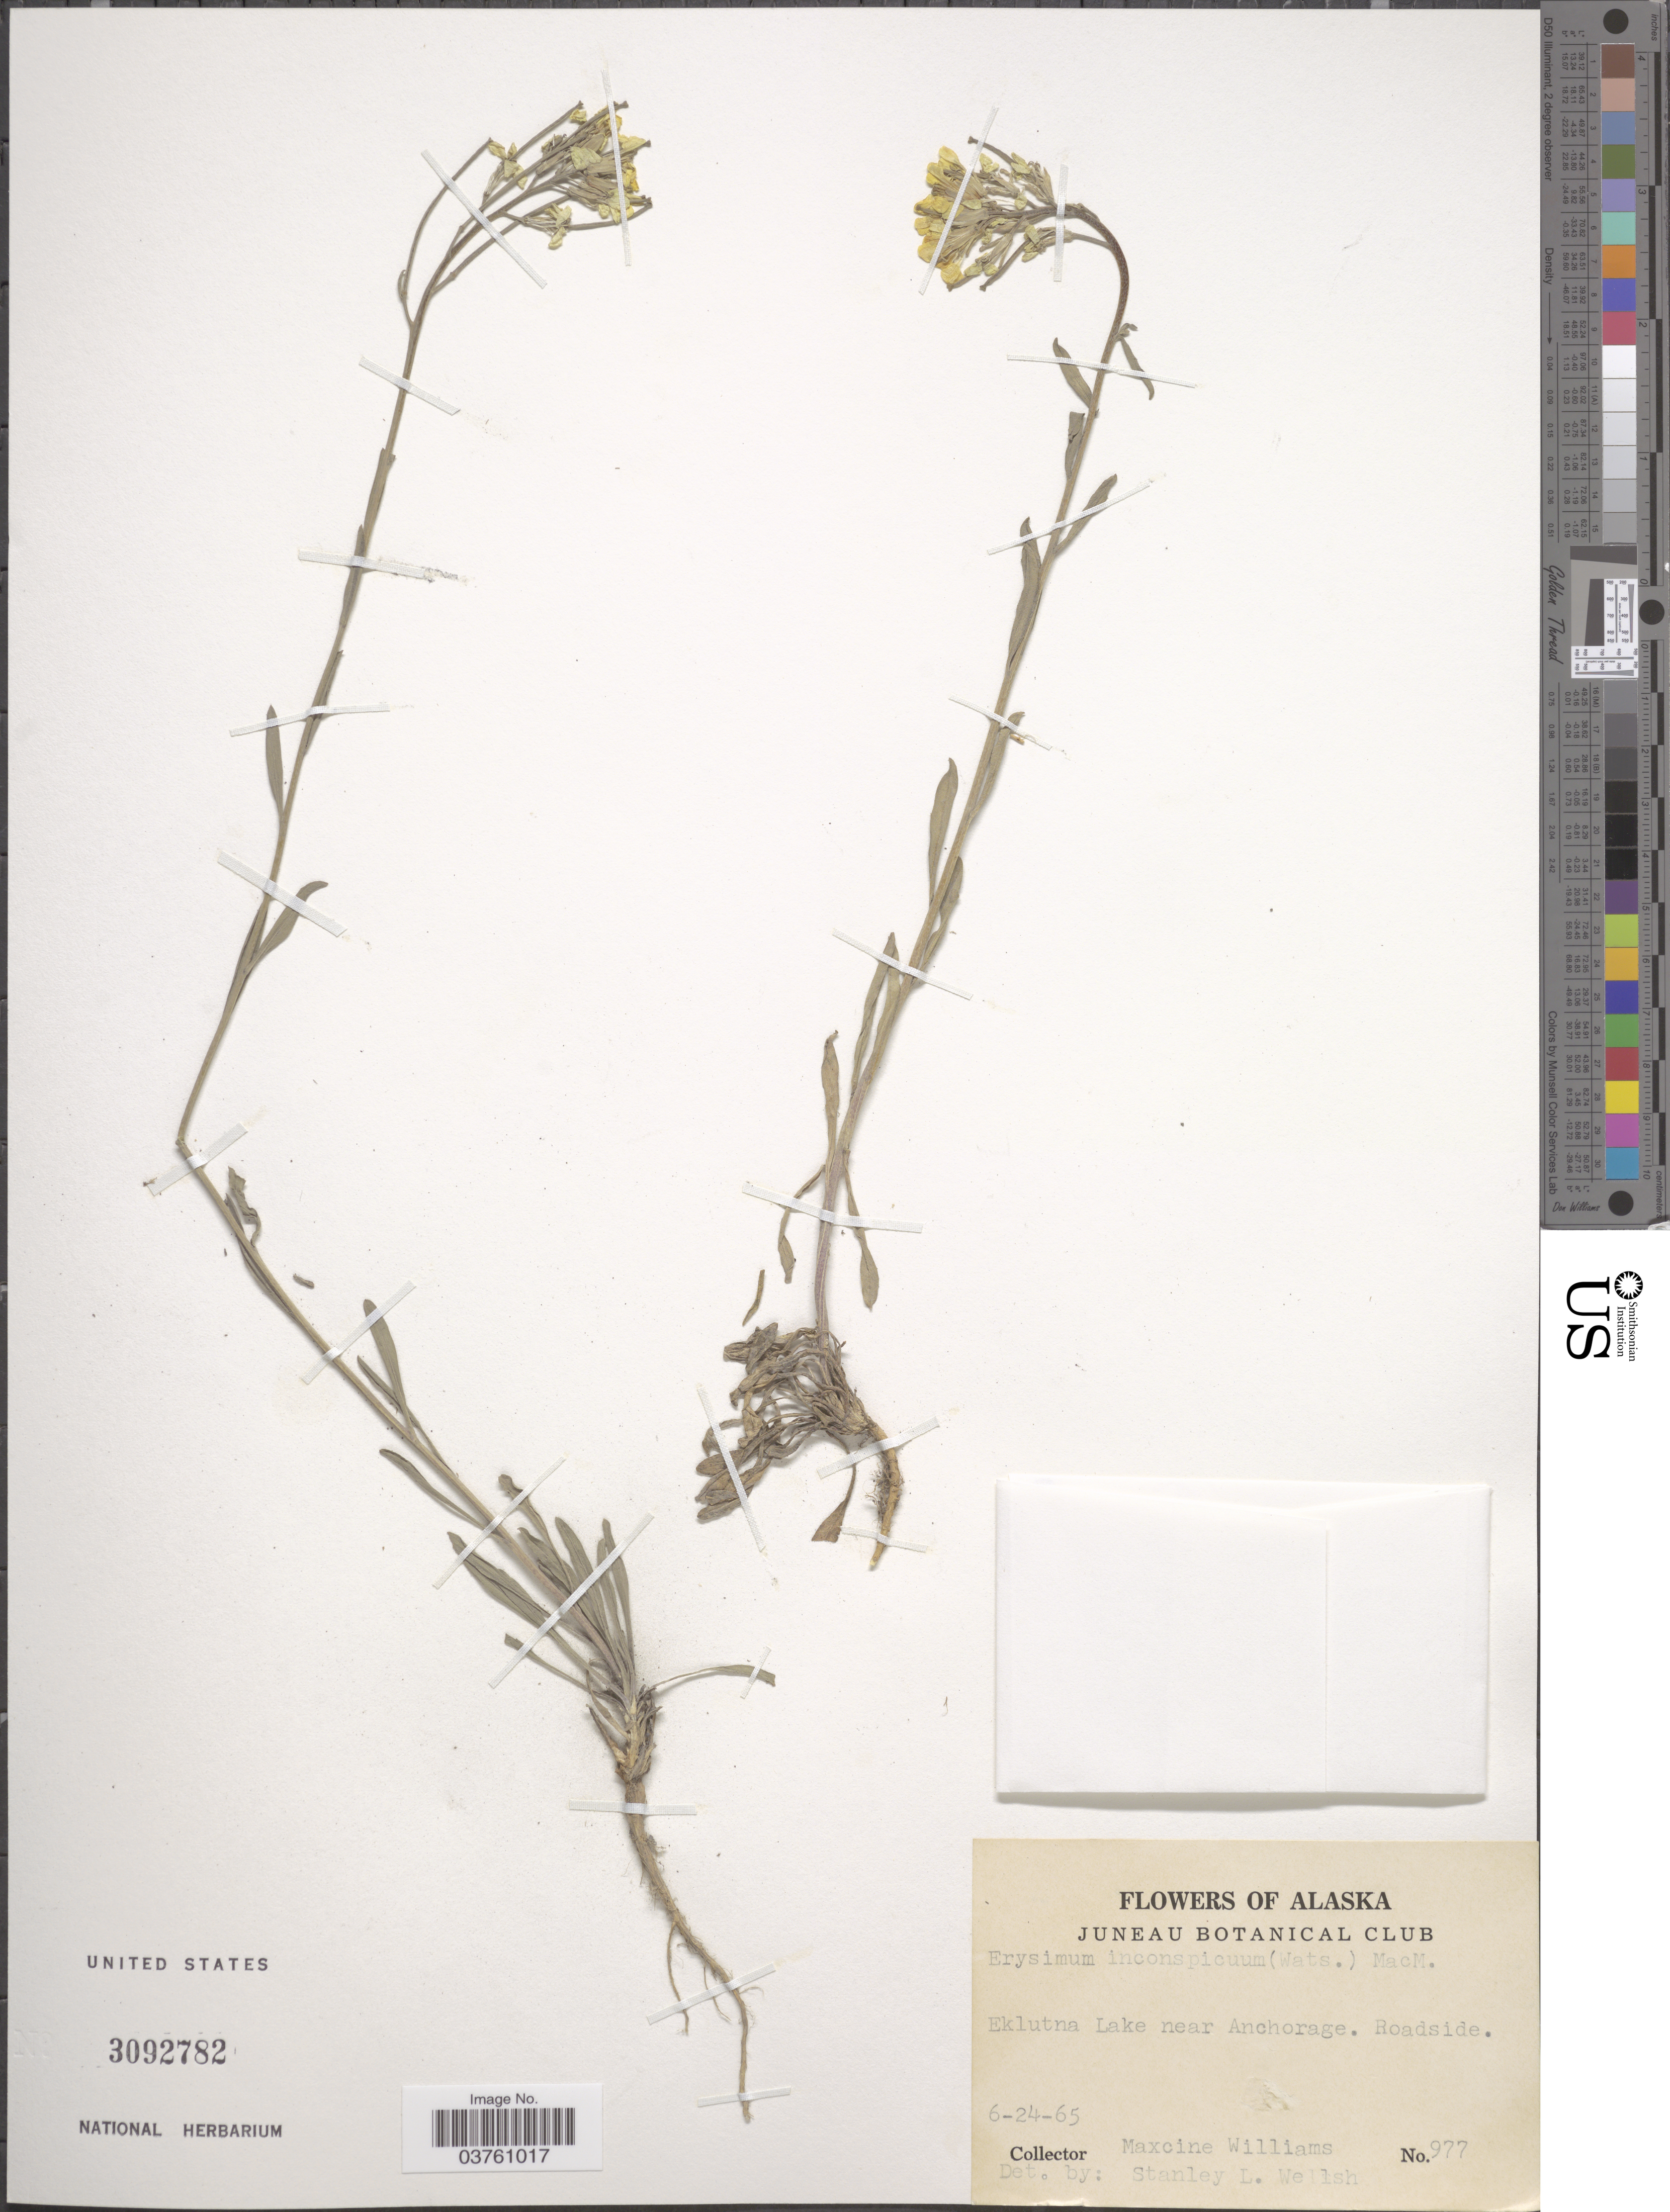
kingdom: Plantae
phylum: Tracheophyta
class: Magnoliopsida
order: Brassicales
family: Brassicaceae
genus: Erysimum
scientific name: Erysimum inconspicuum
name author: (S. Watson) MacMill.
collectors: Mr. Williams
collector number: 977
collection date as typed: Transcribed d/m/y: 24/6/65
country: United States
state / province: Alaska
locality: Eklutna Lake near Anchorage. Roadside.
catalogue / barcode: US 3092782